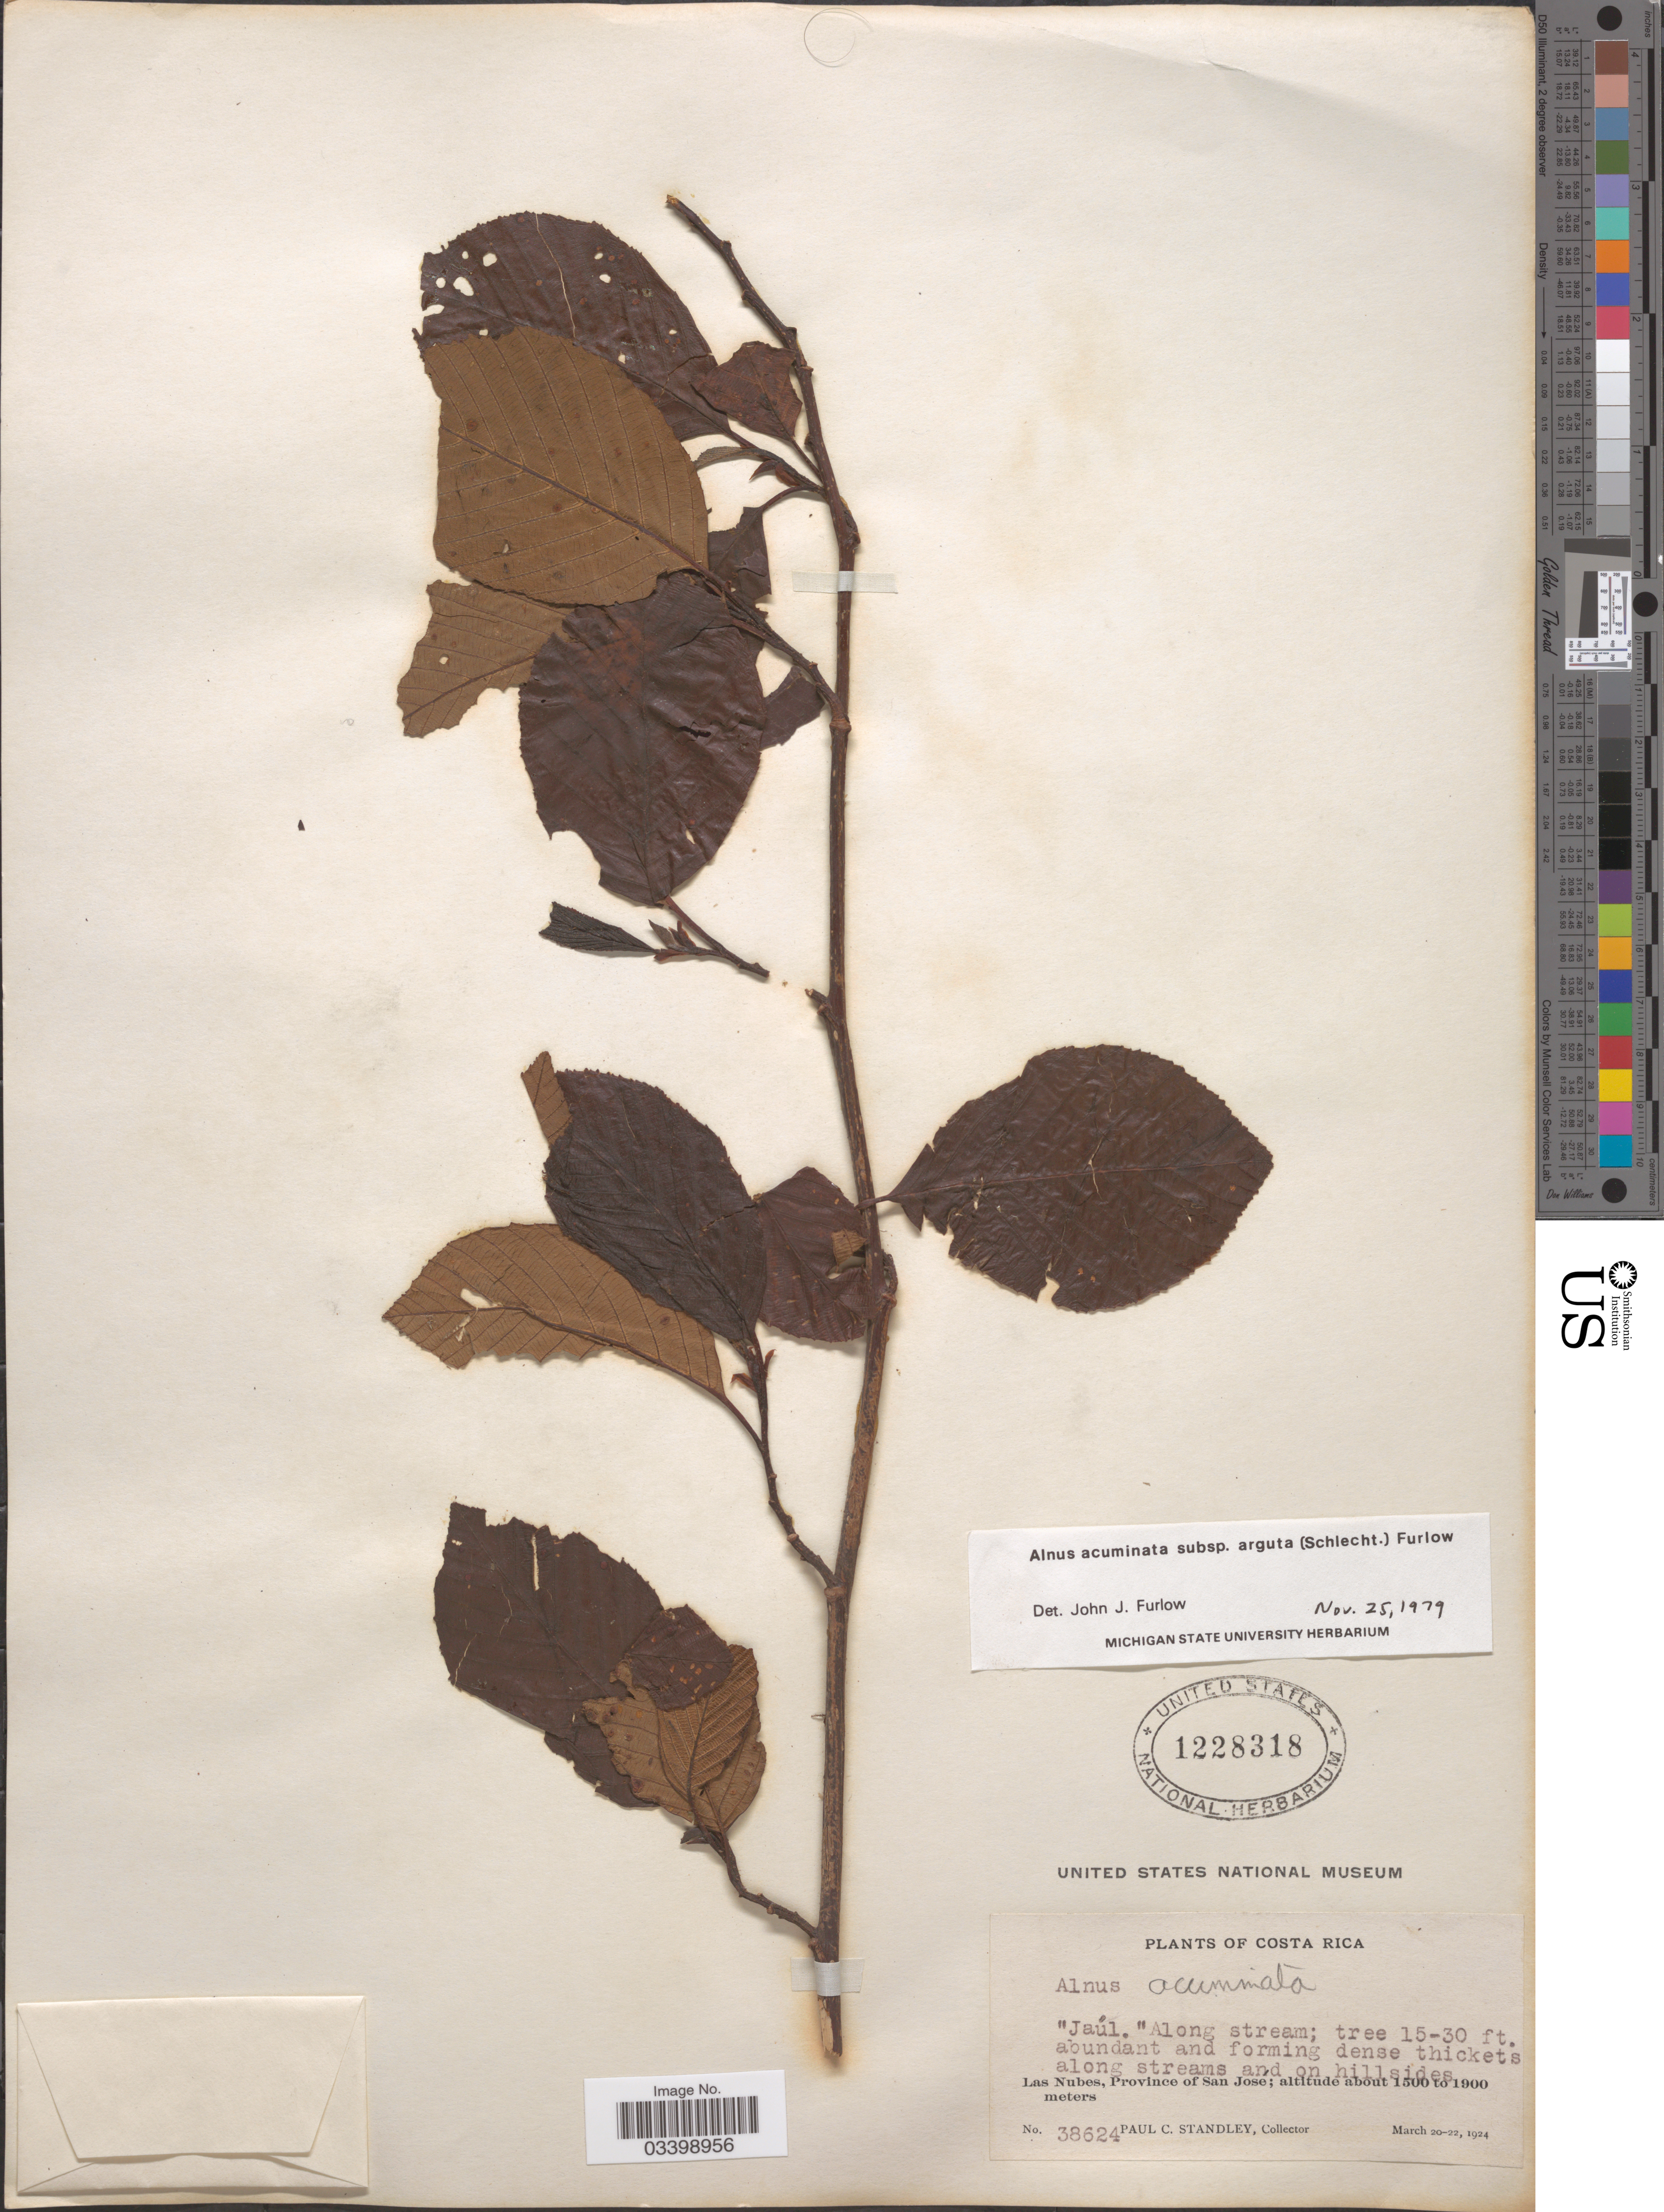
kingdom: Plantae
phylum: Tracheophyta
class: Magnoliopsida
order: Fagales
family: Betulaceae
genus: Alnus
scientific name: Alnus acuminata subsp. arguta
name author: (Schltdl.) Furlow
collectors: P. C. Standley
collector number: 38624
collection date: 1924-03-20/1924-03-22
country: Costa Rica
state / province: San José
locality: Along stream. Las Nubes, Province of San Jose.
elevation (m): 1500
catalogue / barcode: US 1228318